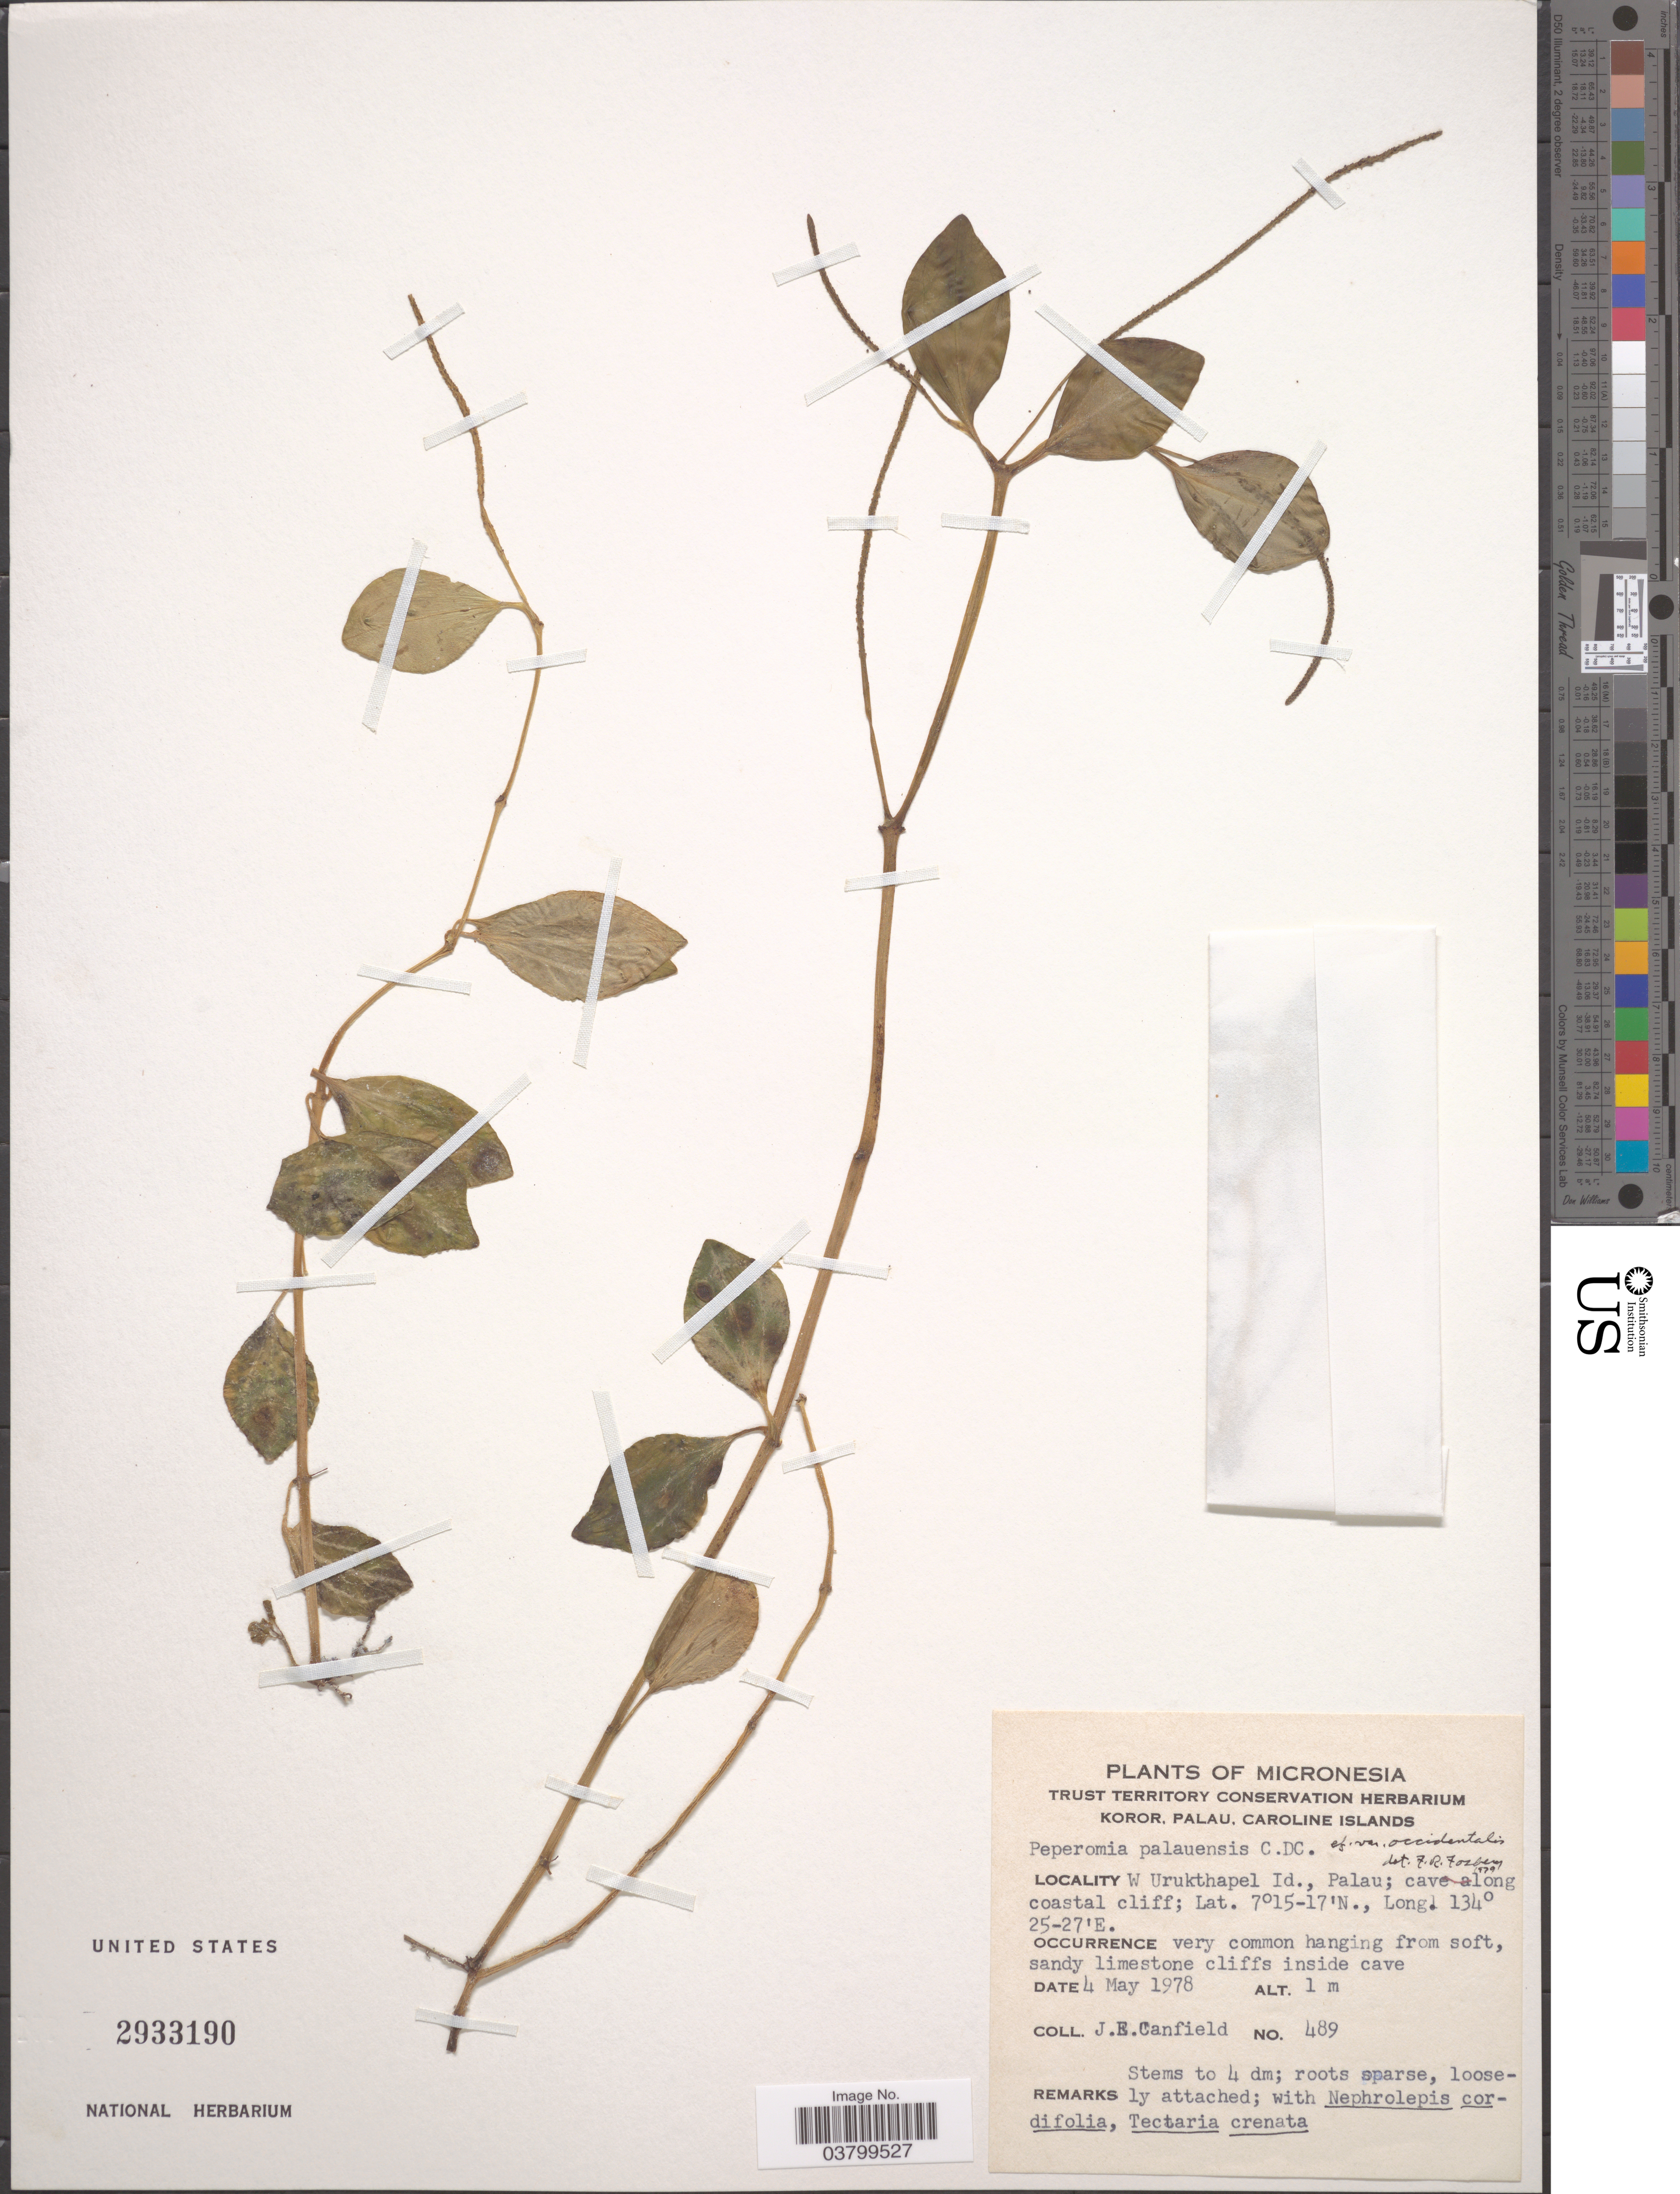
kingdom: Plantae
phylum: Tracheophyta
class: Magnoliopsida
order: Piperales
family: Piperaceae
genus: Peperomia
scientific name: Peperomia palauensis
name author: C. DC.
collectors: J. E. Canfield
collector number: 489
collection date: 1978-05-04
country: Palau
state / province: Koror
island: Ngeruktabel [Urukthapel]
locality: Micronesia. Koror, Palau, Caroline Islands. W Urukthapel Id., Palau; cave along coastal cliff.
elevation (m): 1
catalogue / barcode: US 2933190